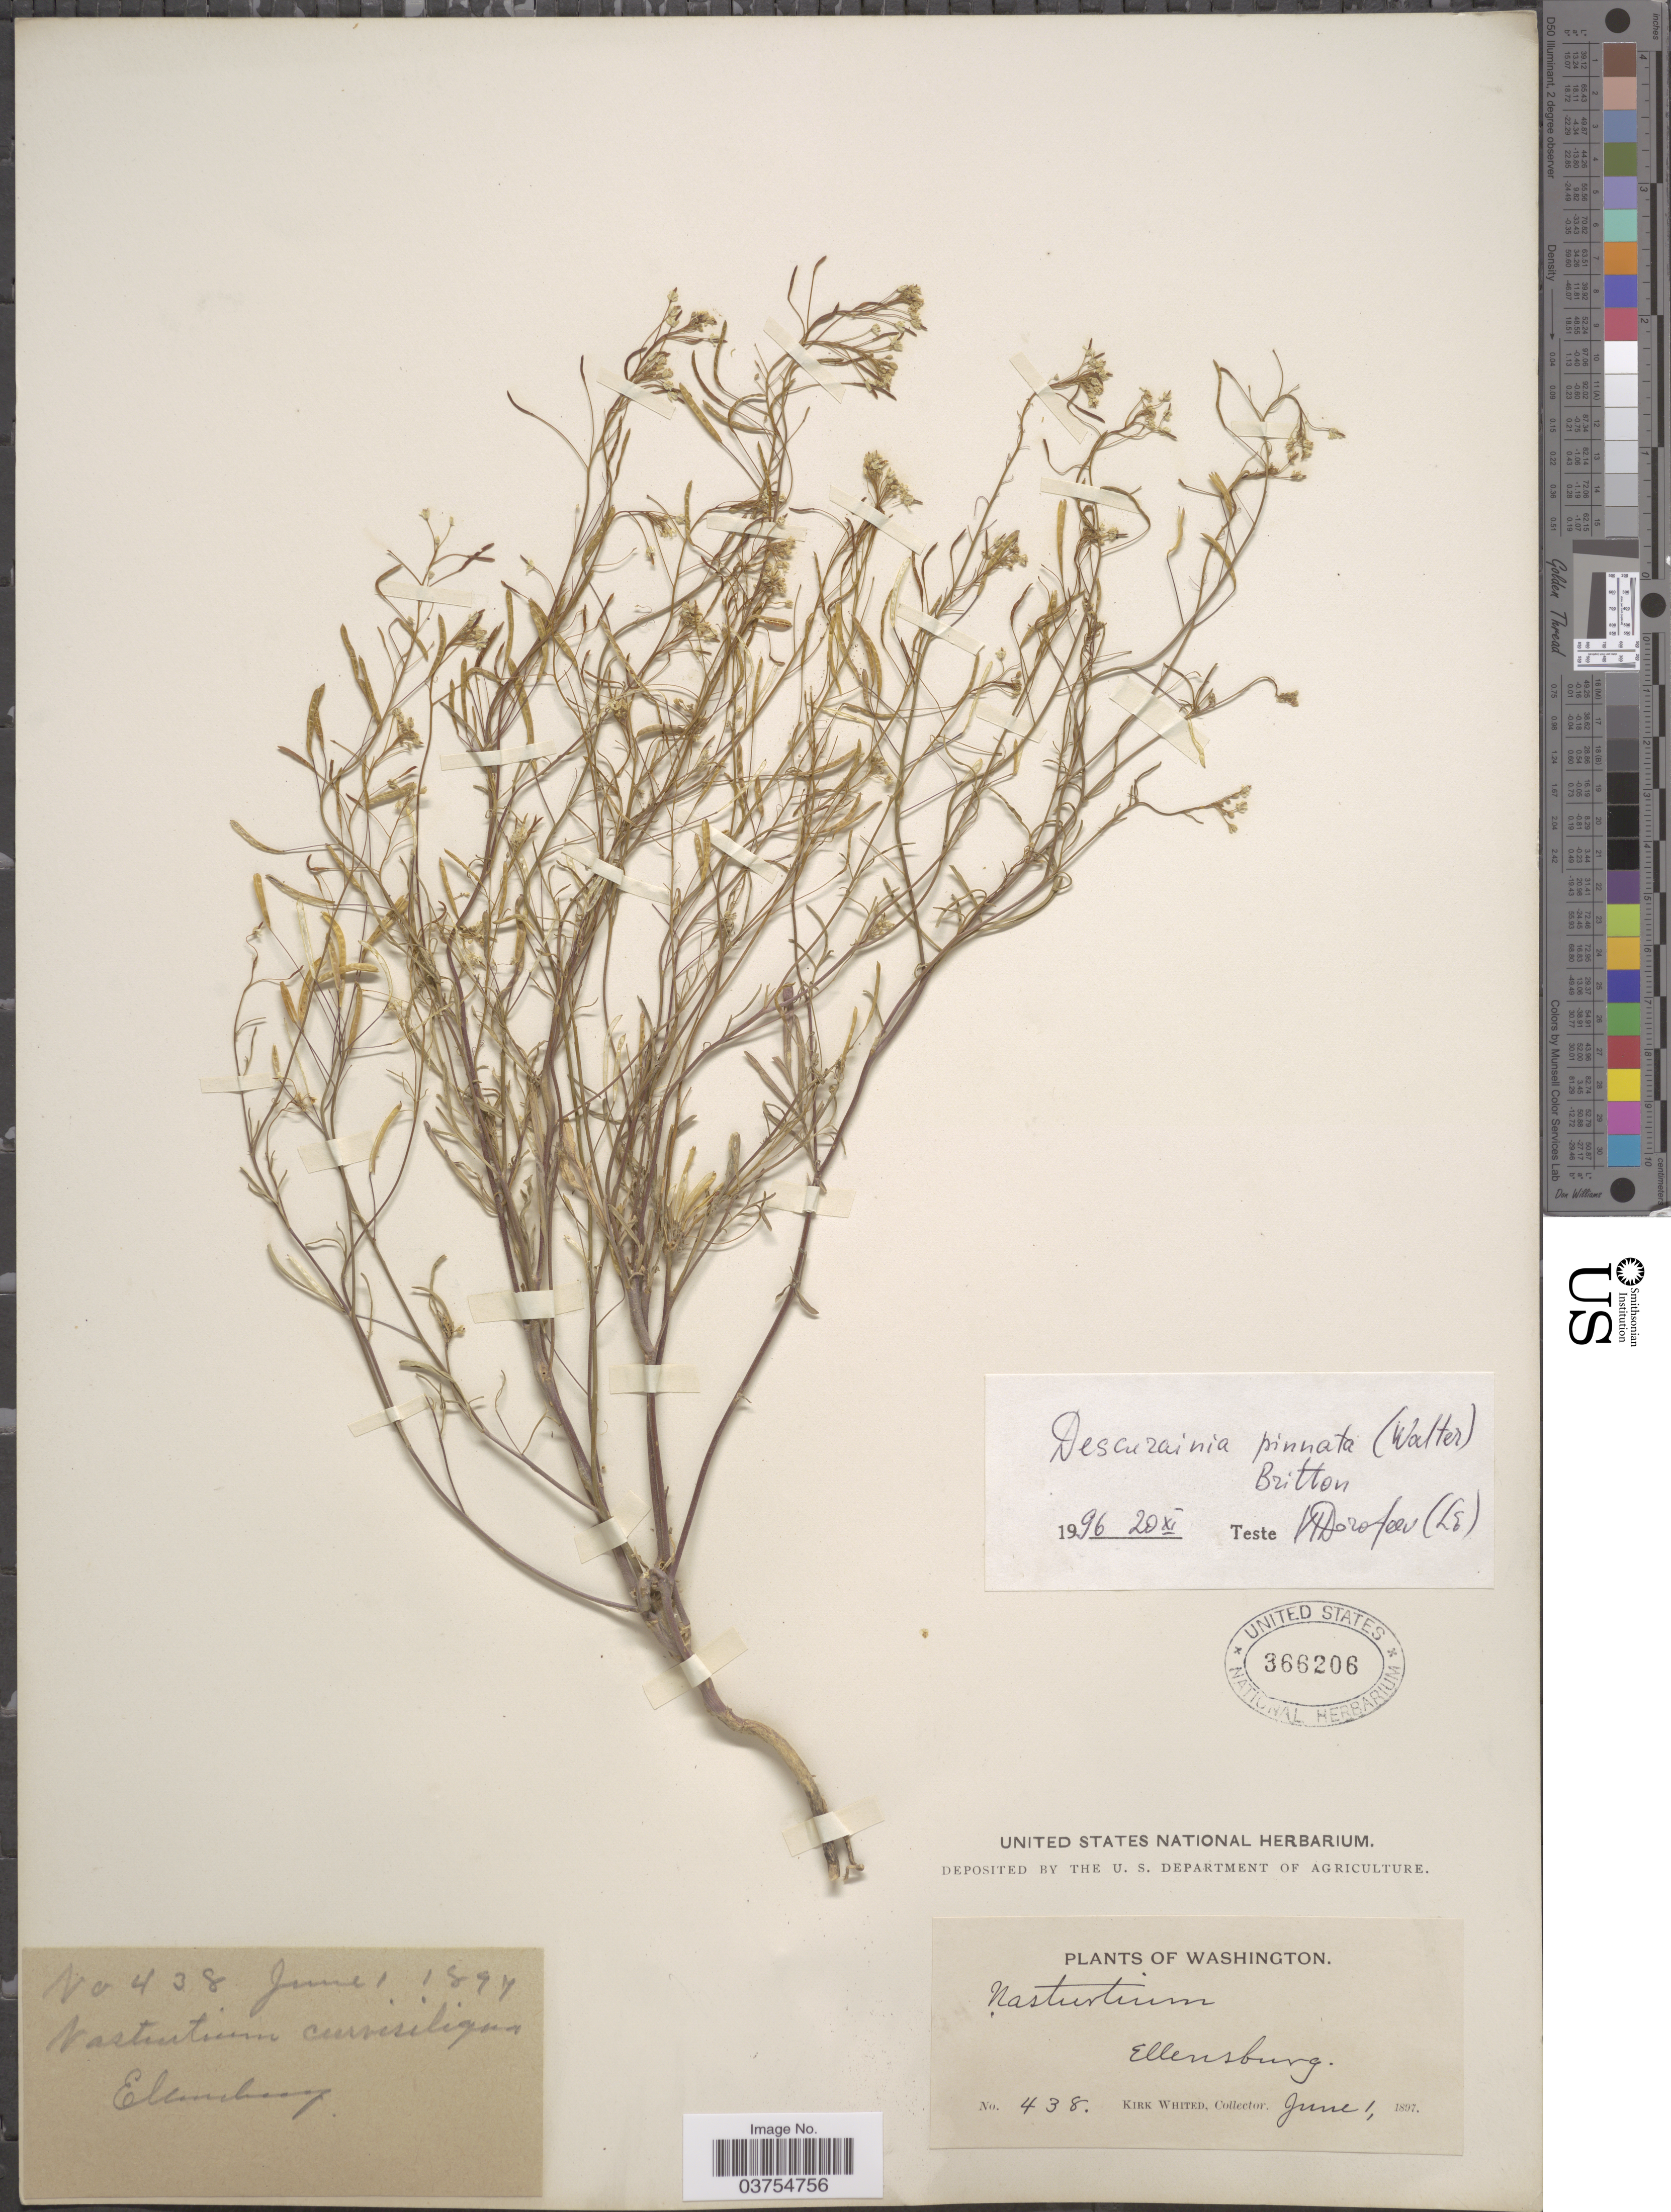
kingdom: Plantae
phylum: Tracheophyta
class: Magnoliopsida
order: Brassicales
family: Brassicaceae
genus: Descurainia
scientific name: Descurainia pinnata subsp. filipes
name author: (A. Gray) Detling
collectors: K. Whited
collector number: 438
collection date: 1897-06-01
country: United States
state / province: Washington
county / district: Kittitas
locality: Ellensburg.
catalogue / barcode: US 366206